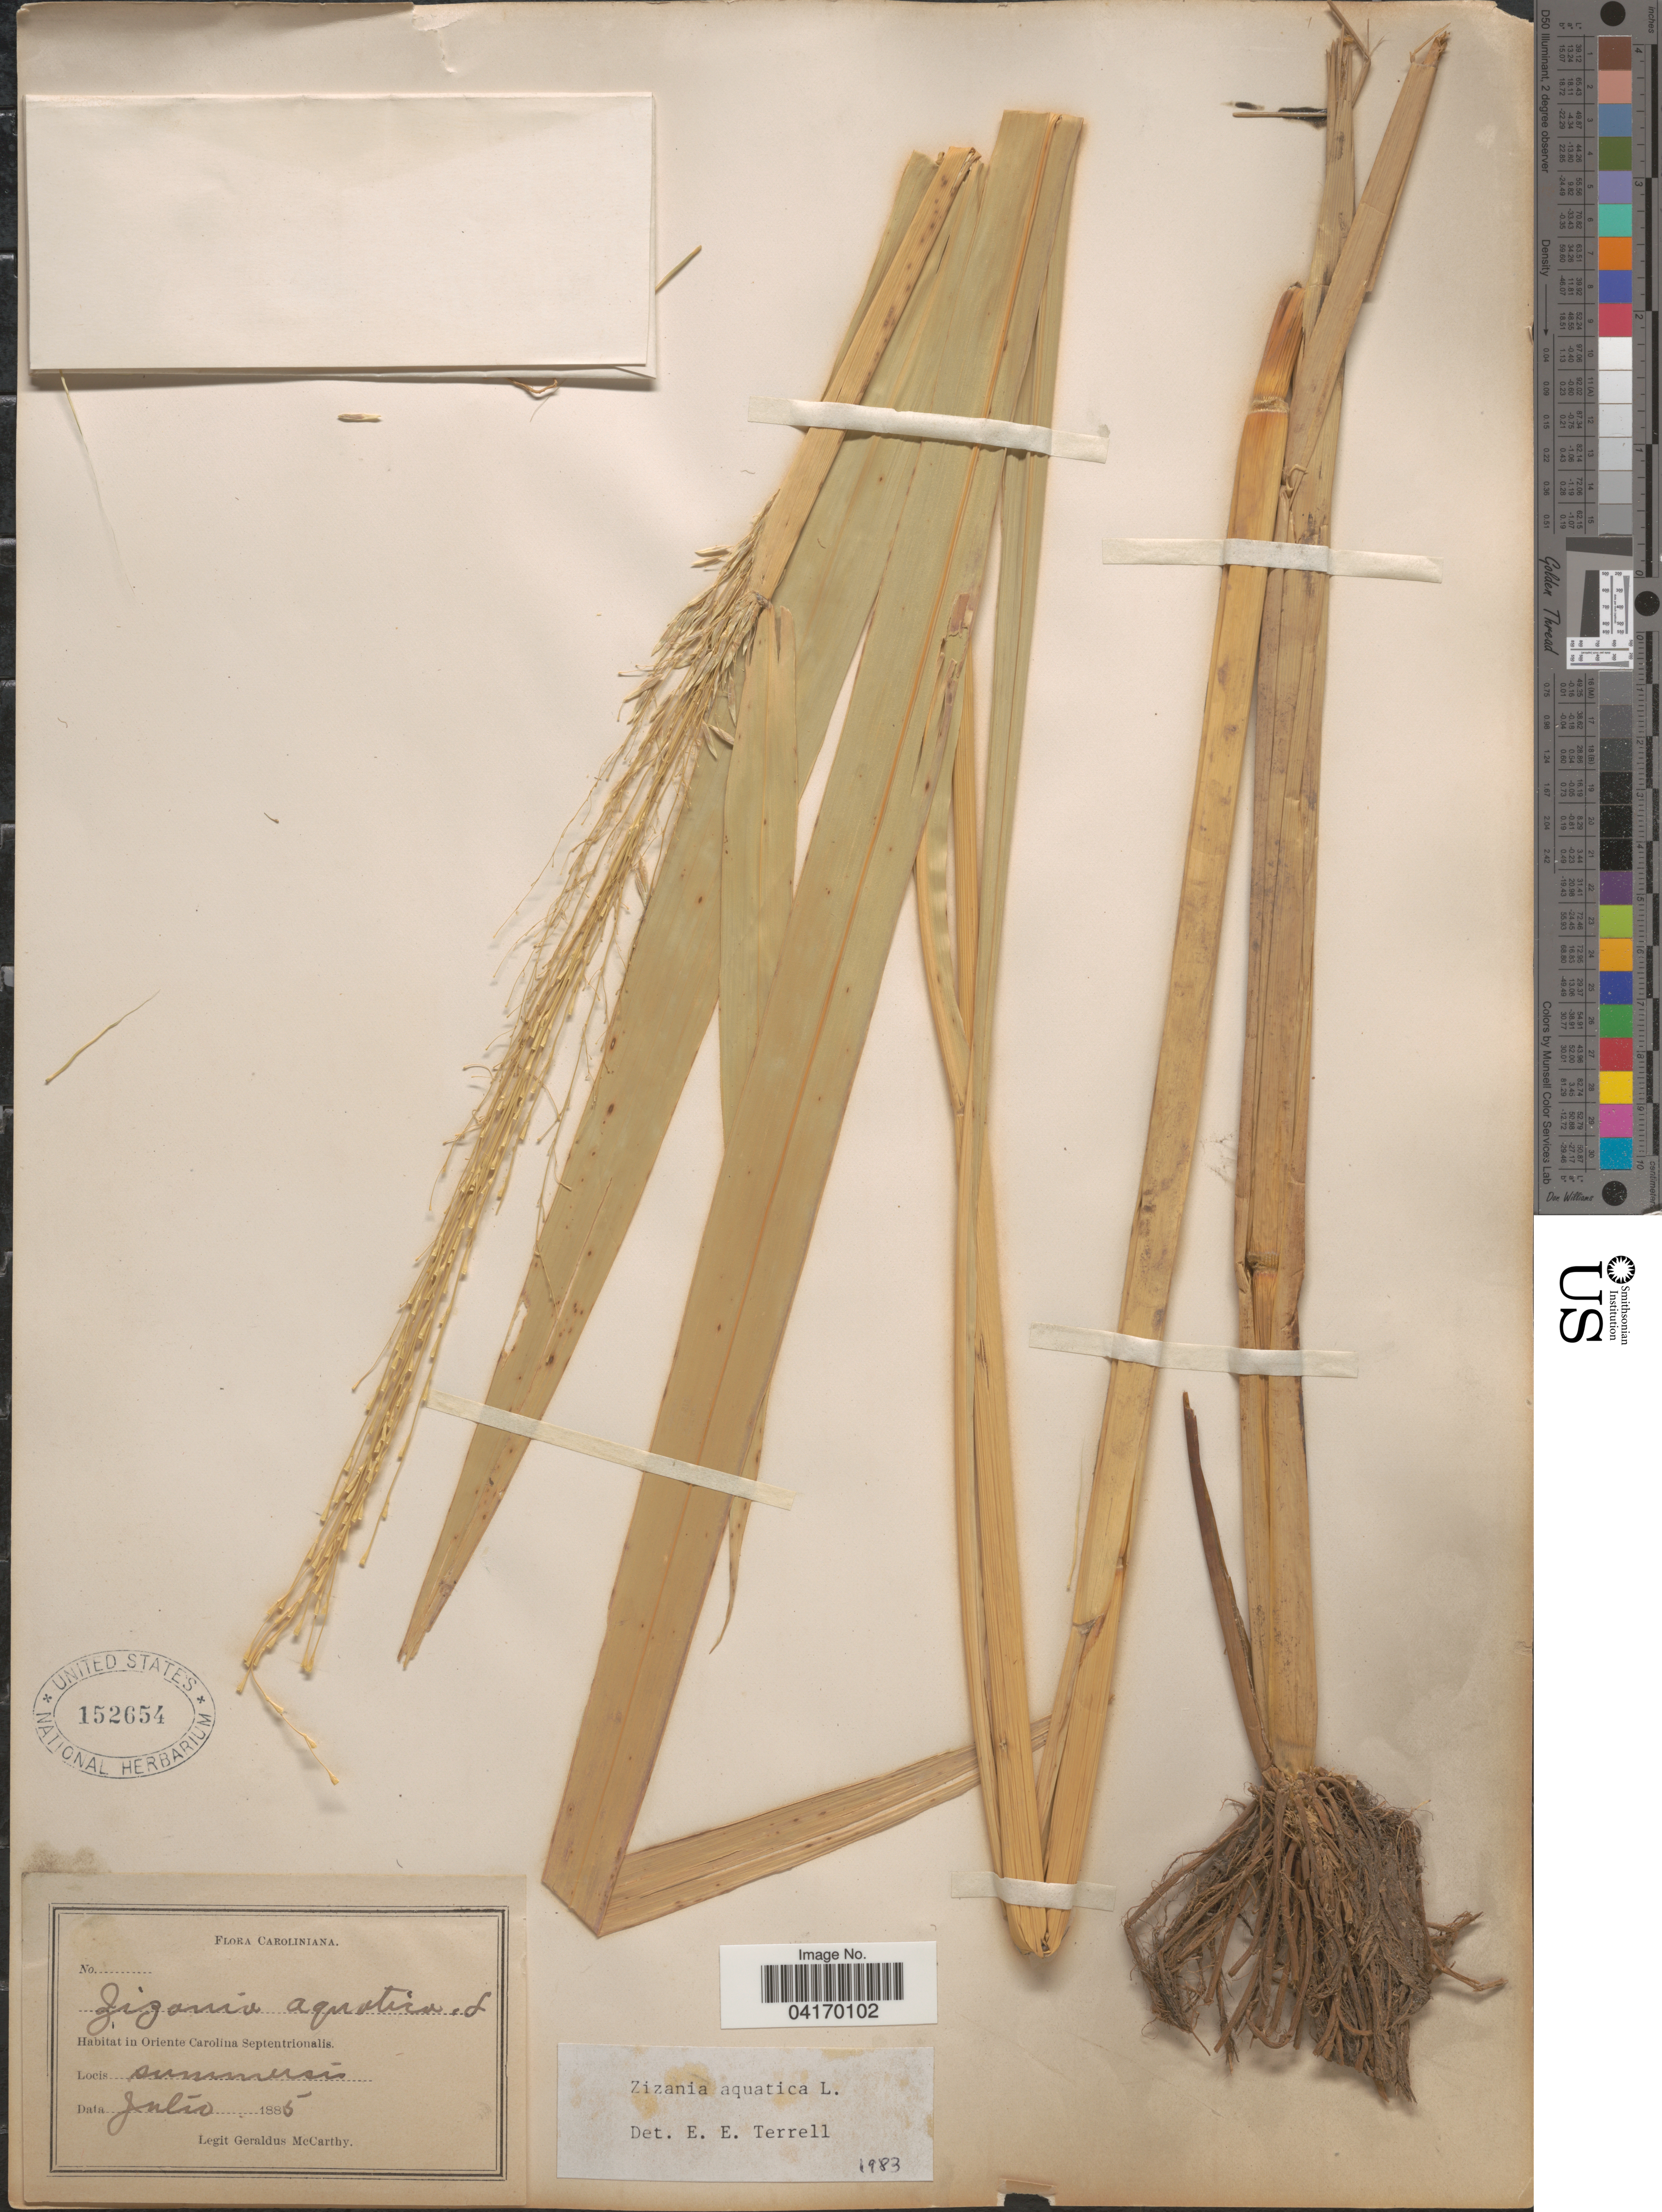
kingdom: Plantae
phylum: Tracheophyta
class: Liliopsida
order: Poales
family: Poaceae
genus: Zizania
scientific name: Zizania aquatica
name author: L.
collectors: M. McCarthy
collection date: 1885-07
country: United States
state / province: North Carolina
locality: Caroliniana. Oriente Carolina Septentrionalis.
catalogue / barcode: US 152654